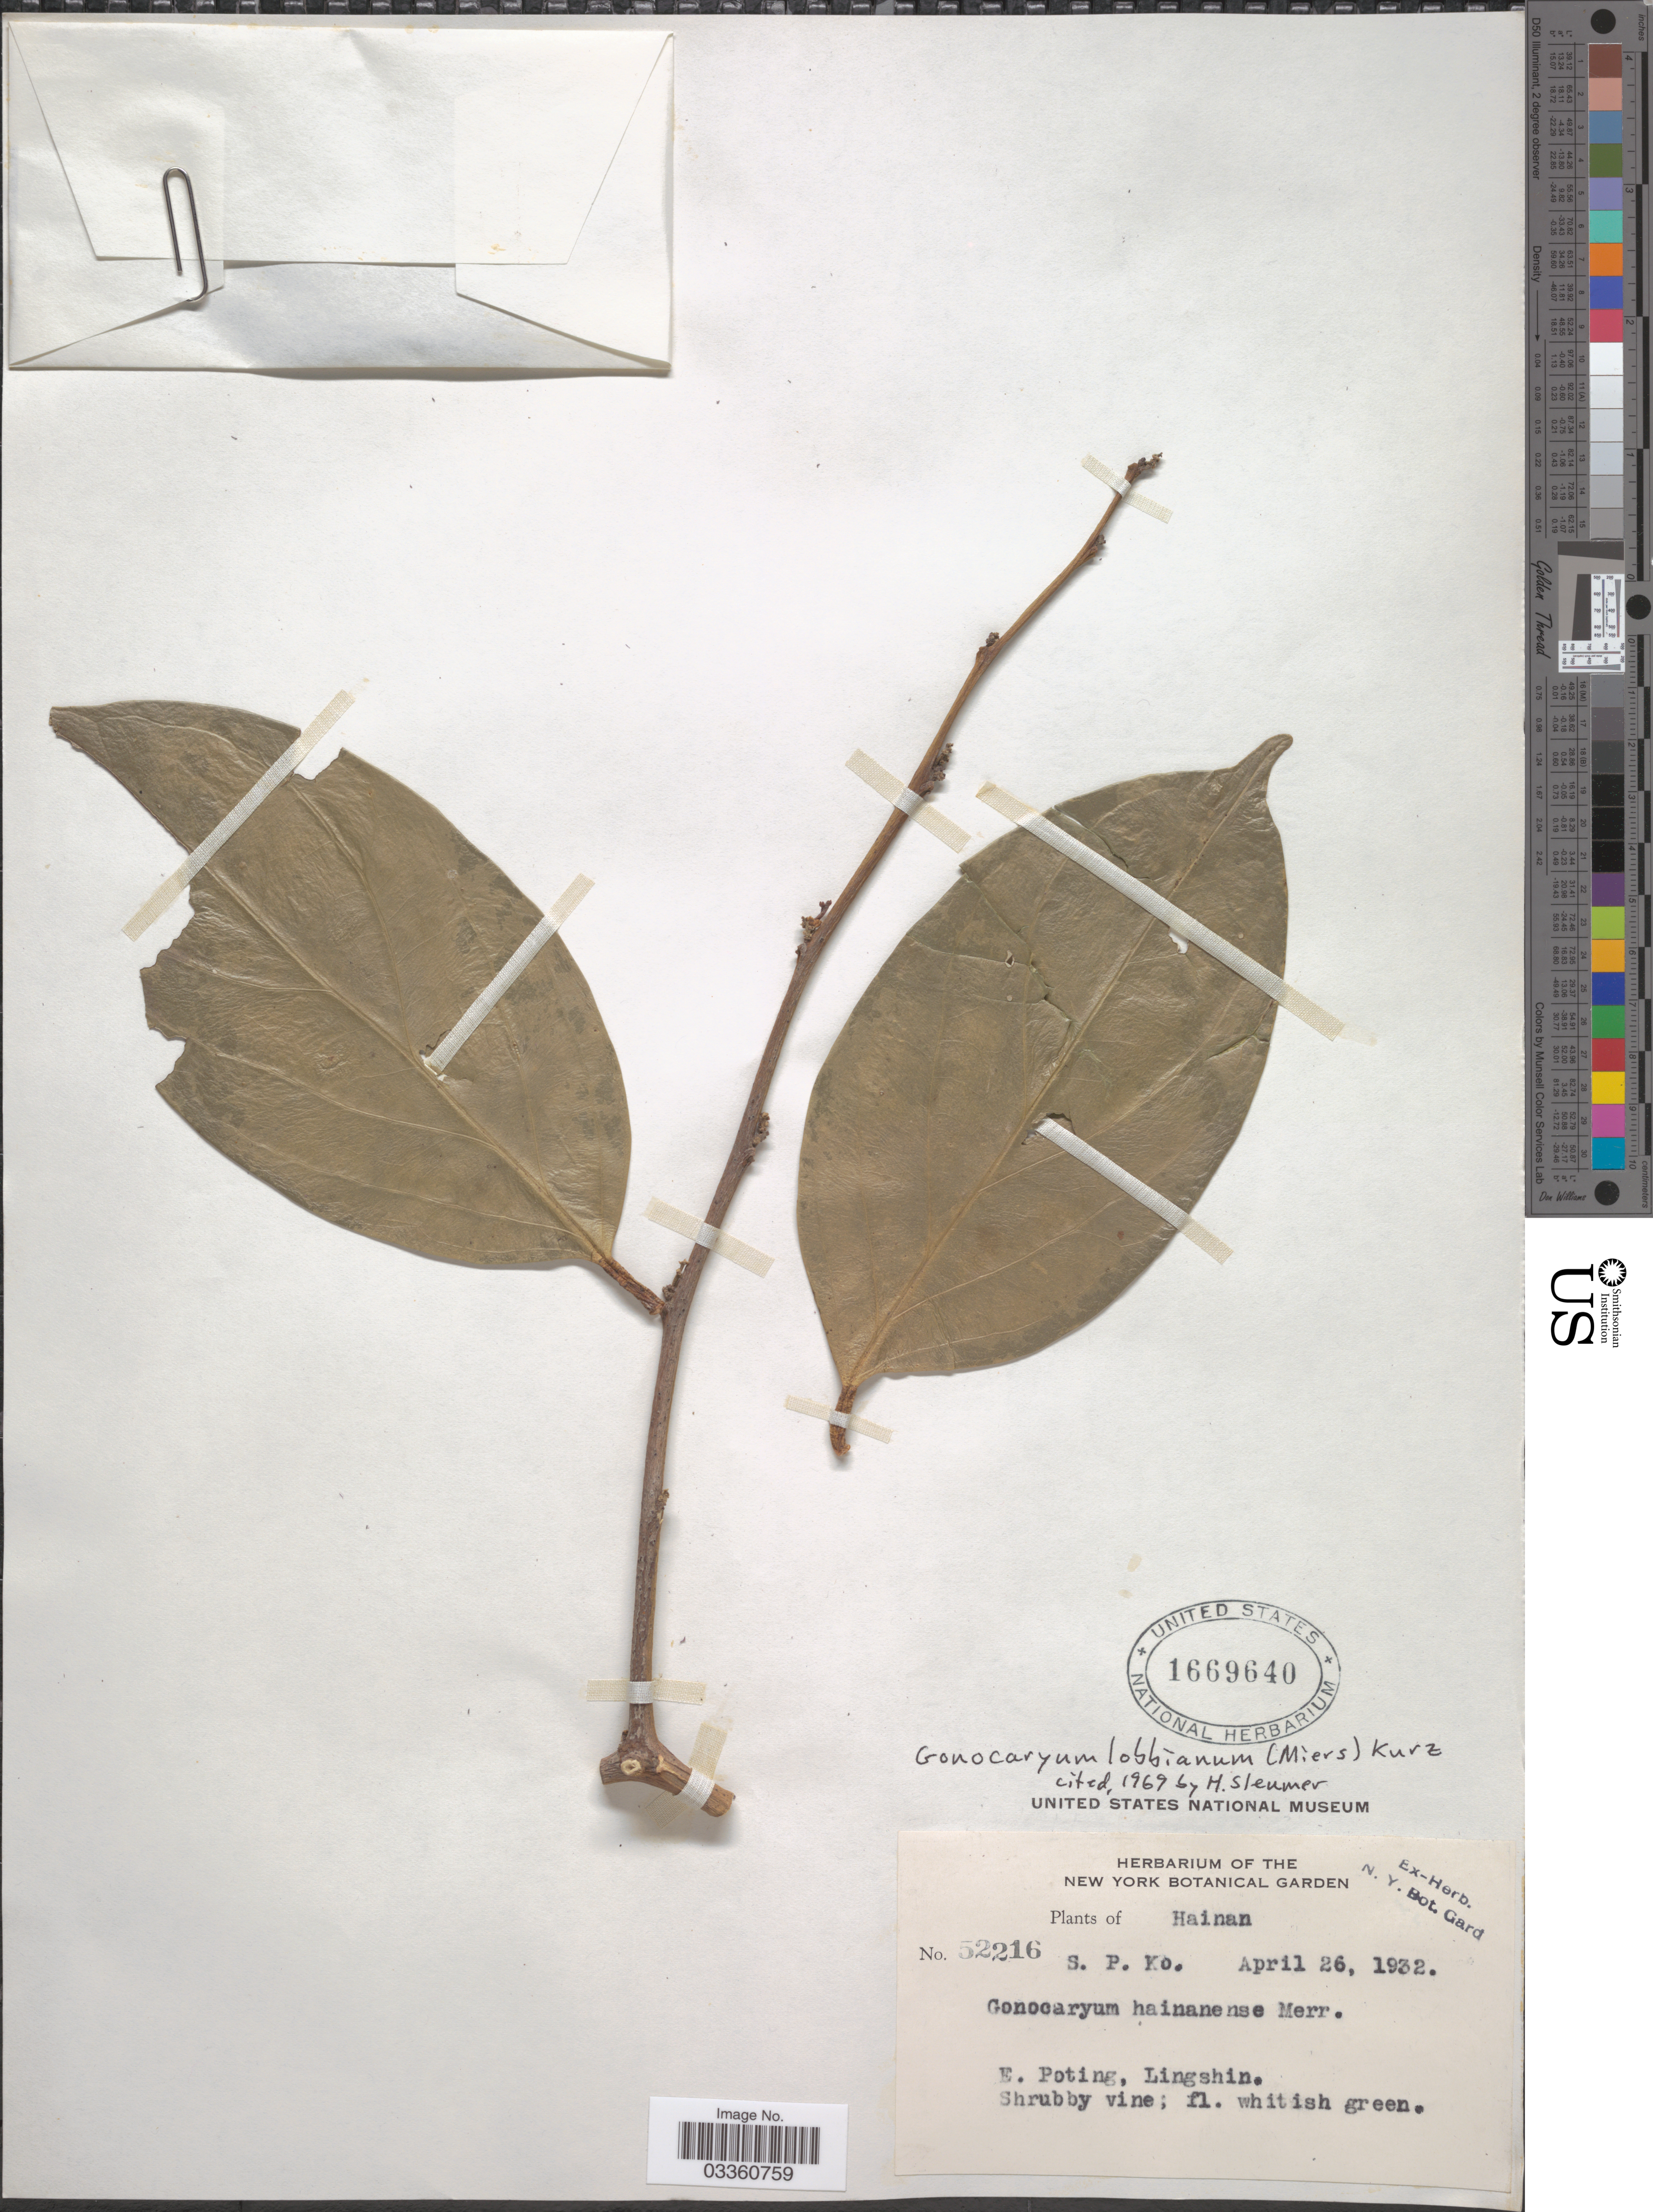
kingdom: Plantae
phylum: Tracheophyta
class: Magnoliopsida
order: Cardiopteridales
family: Cardiopteridaceae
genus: Gonocaryum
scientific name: Gonocaryum lobbianum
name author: (Kurz) Miers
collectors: S. P. Ko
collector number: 52216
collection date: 1932-04-26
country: China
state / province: Hainan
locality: E. Poting, Lingshin.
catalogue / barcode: US 1669640